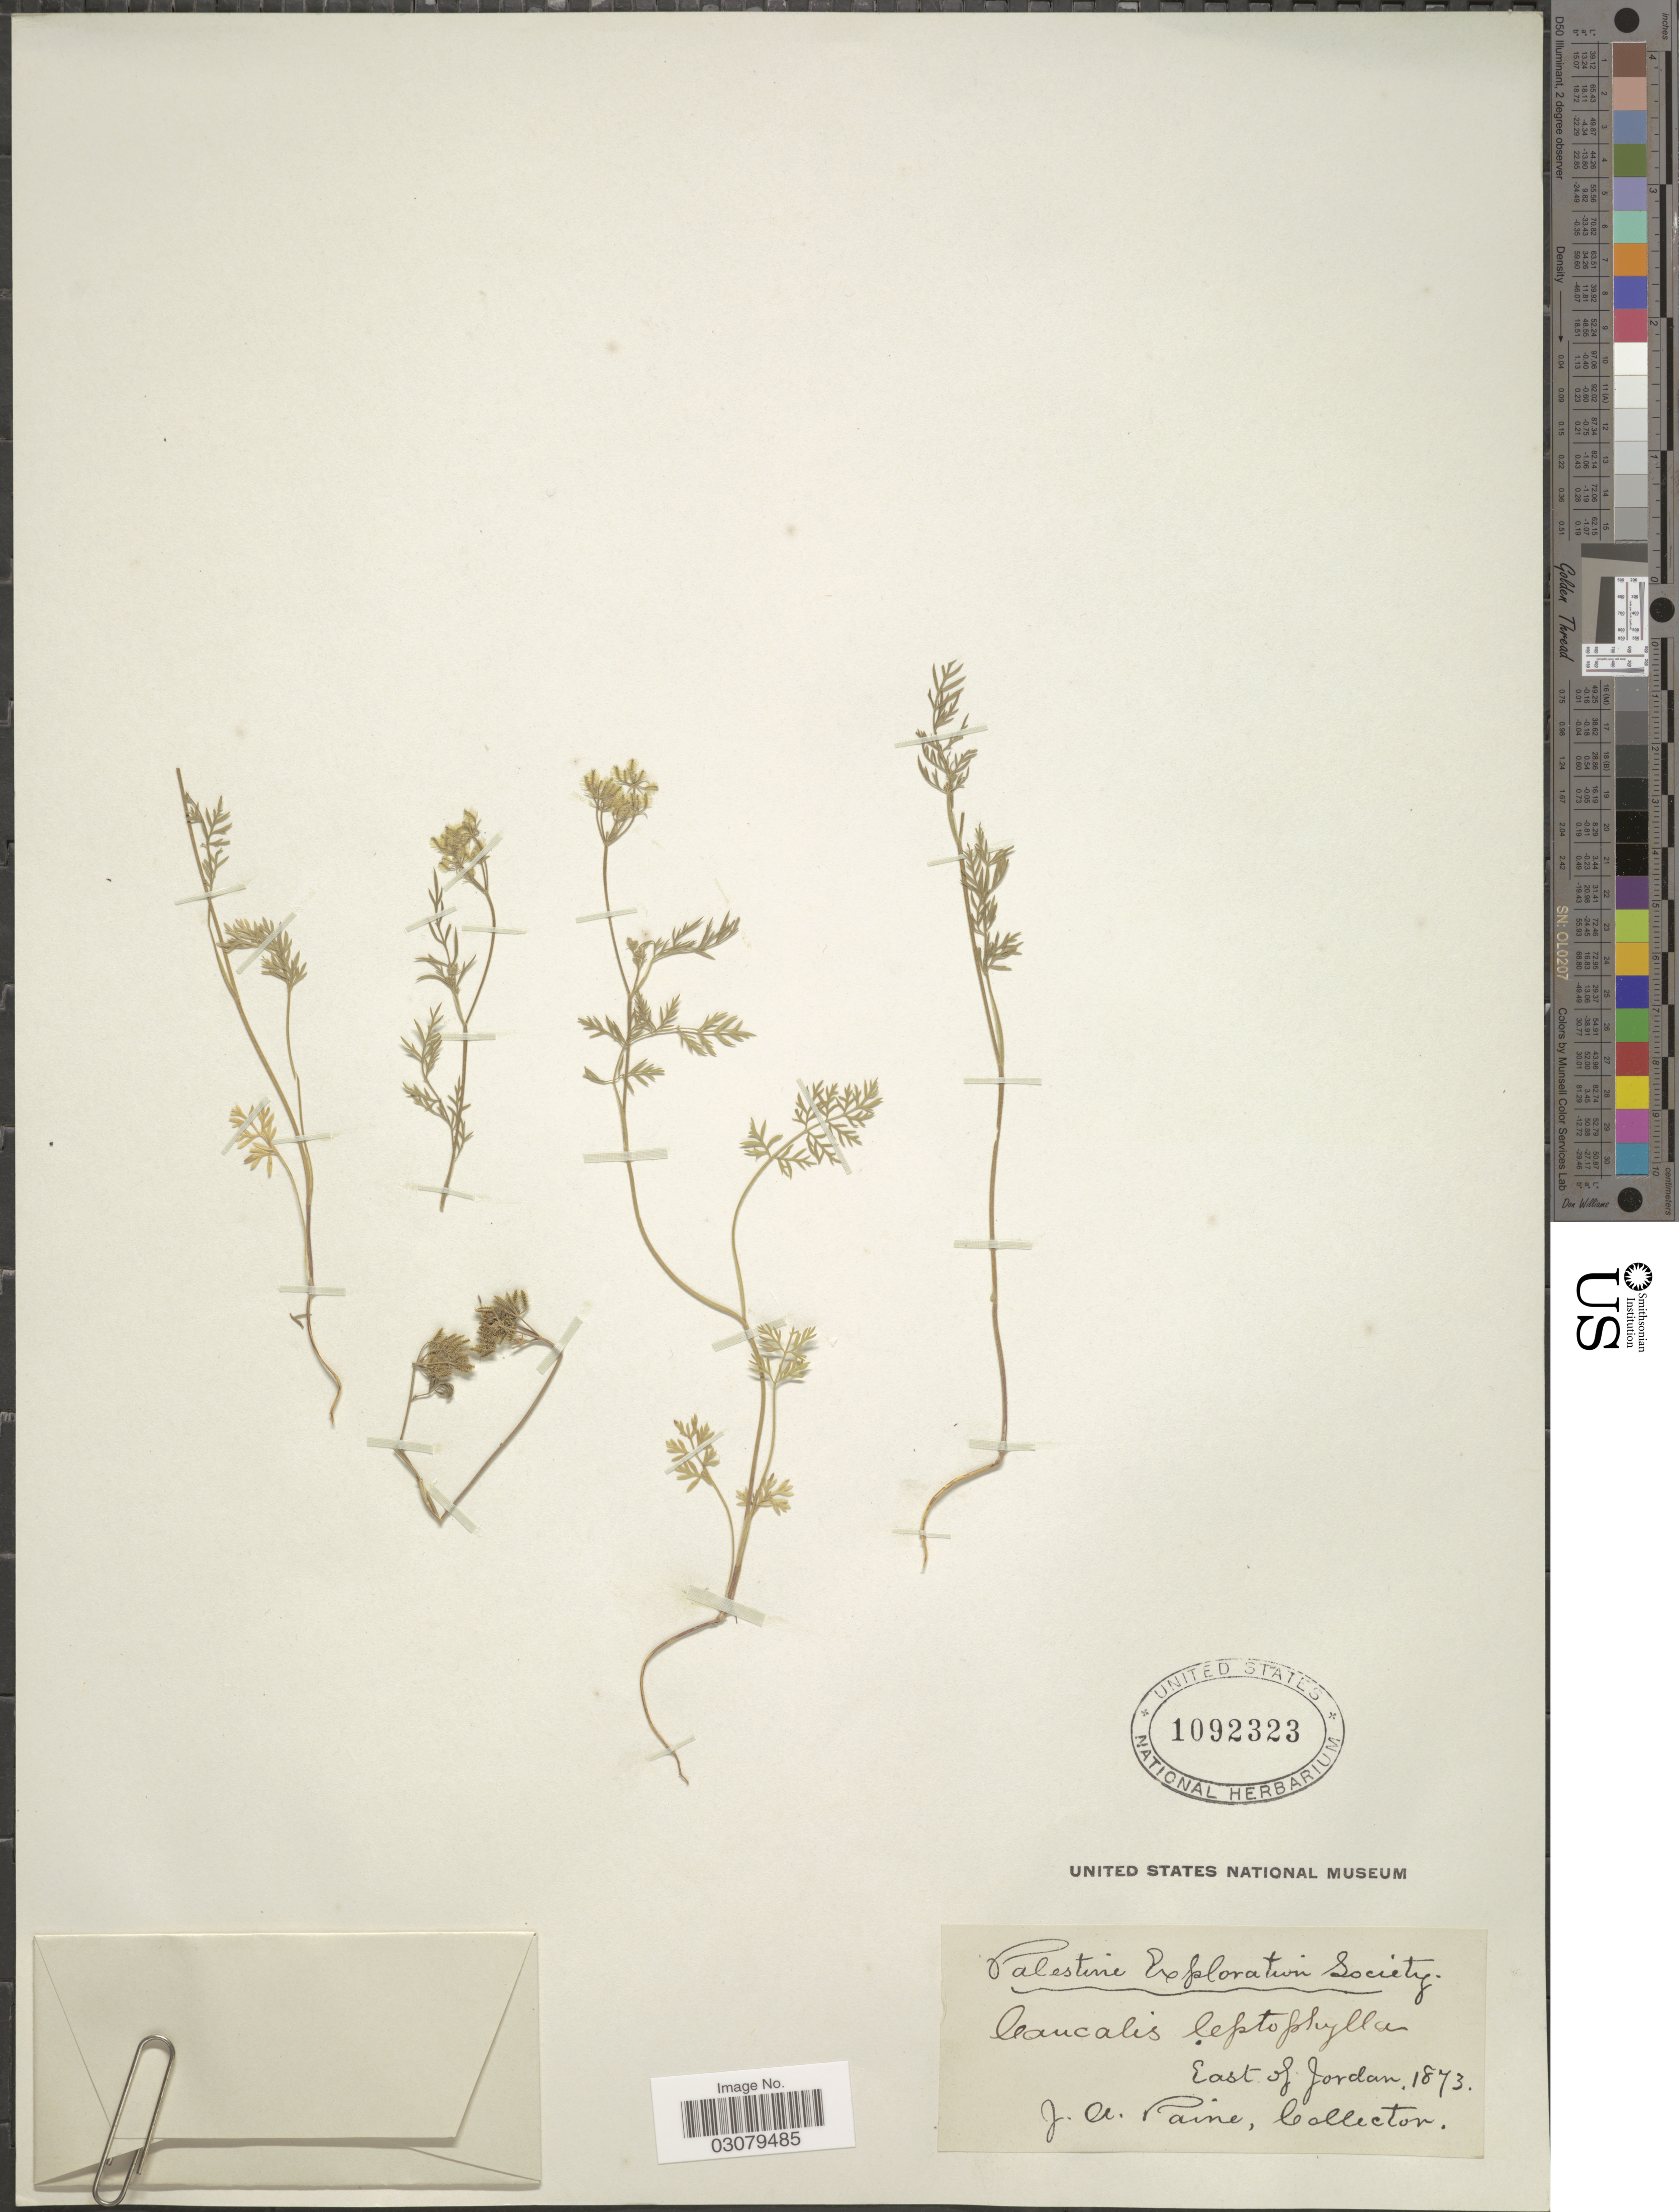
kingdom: Plantae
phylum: Tracheophyta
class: Magnoliopsida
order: Apiales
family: Apiaceae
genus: Torilis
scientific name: Torilis leptophylla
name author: (L.) Rchb. f.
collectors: J. A. Paine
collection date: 1873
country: Jordan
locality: Palestine. East of Jordan.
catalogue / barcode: US 1092323